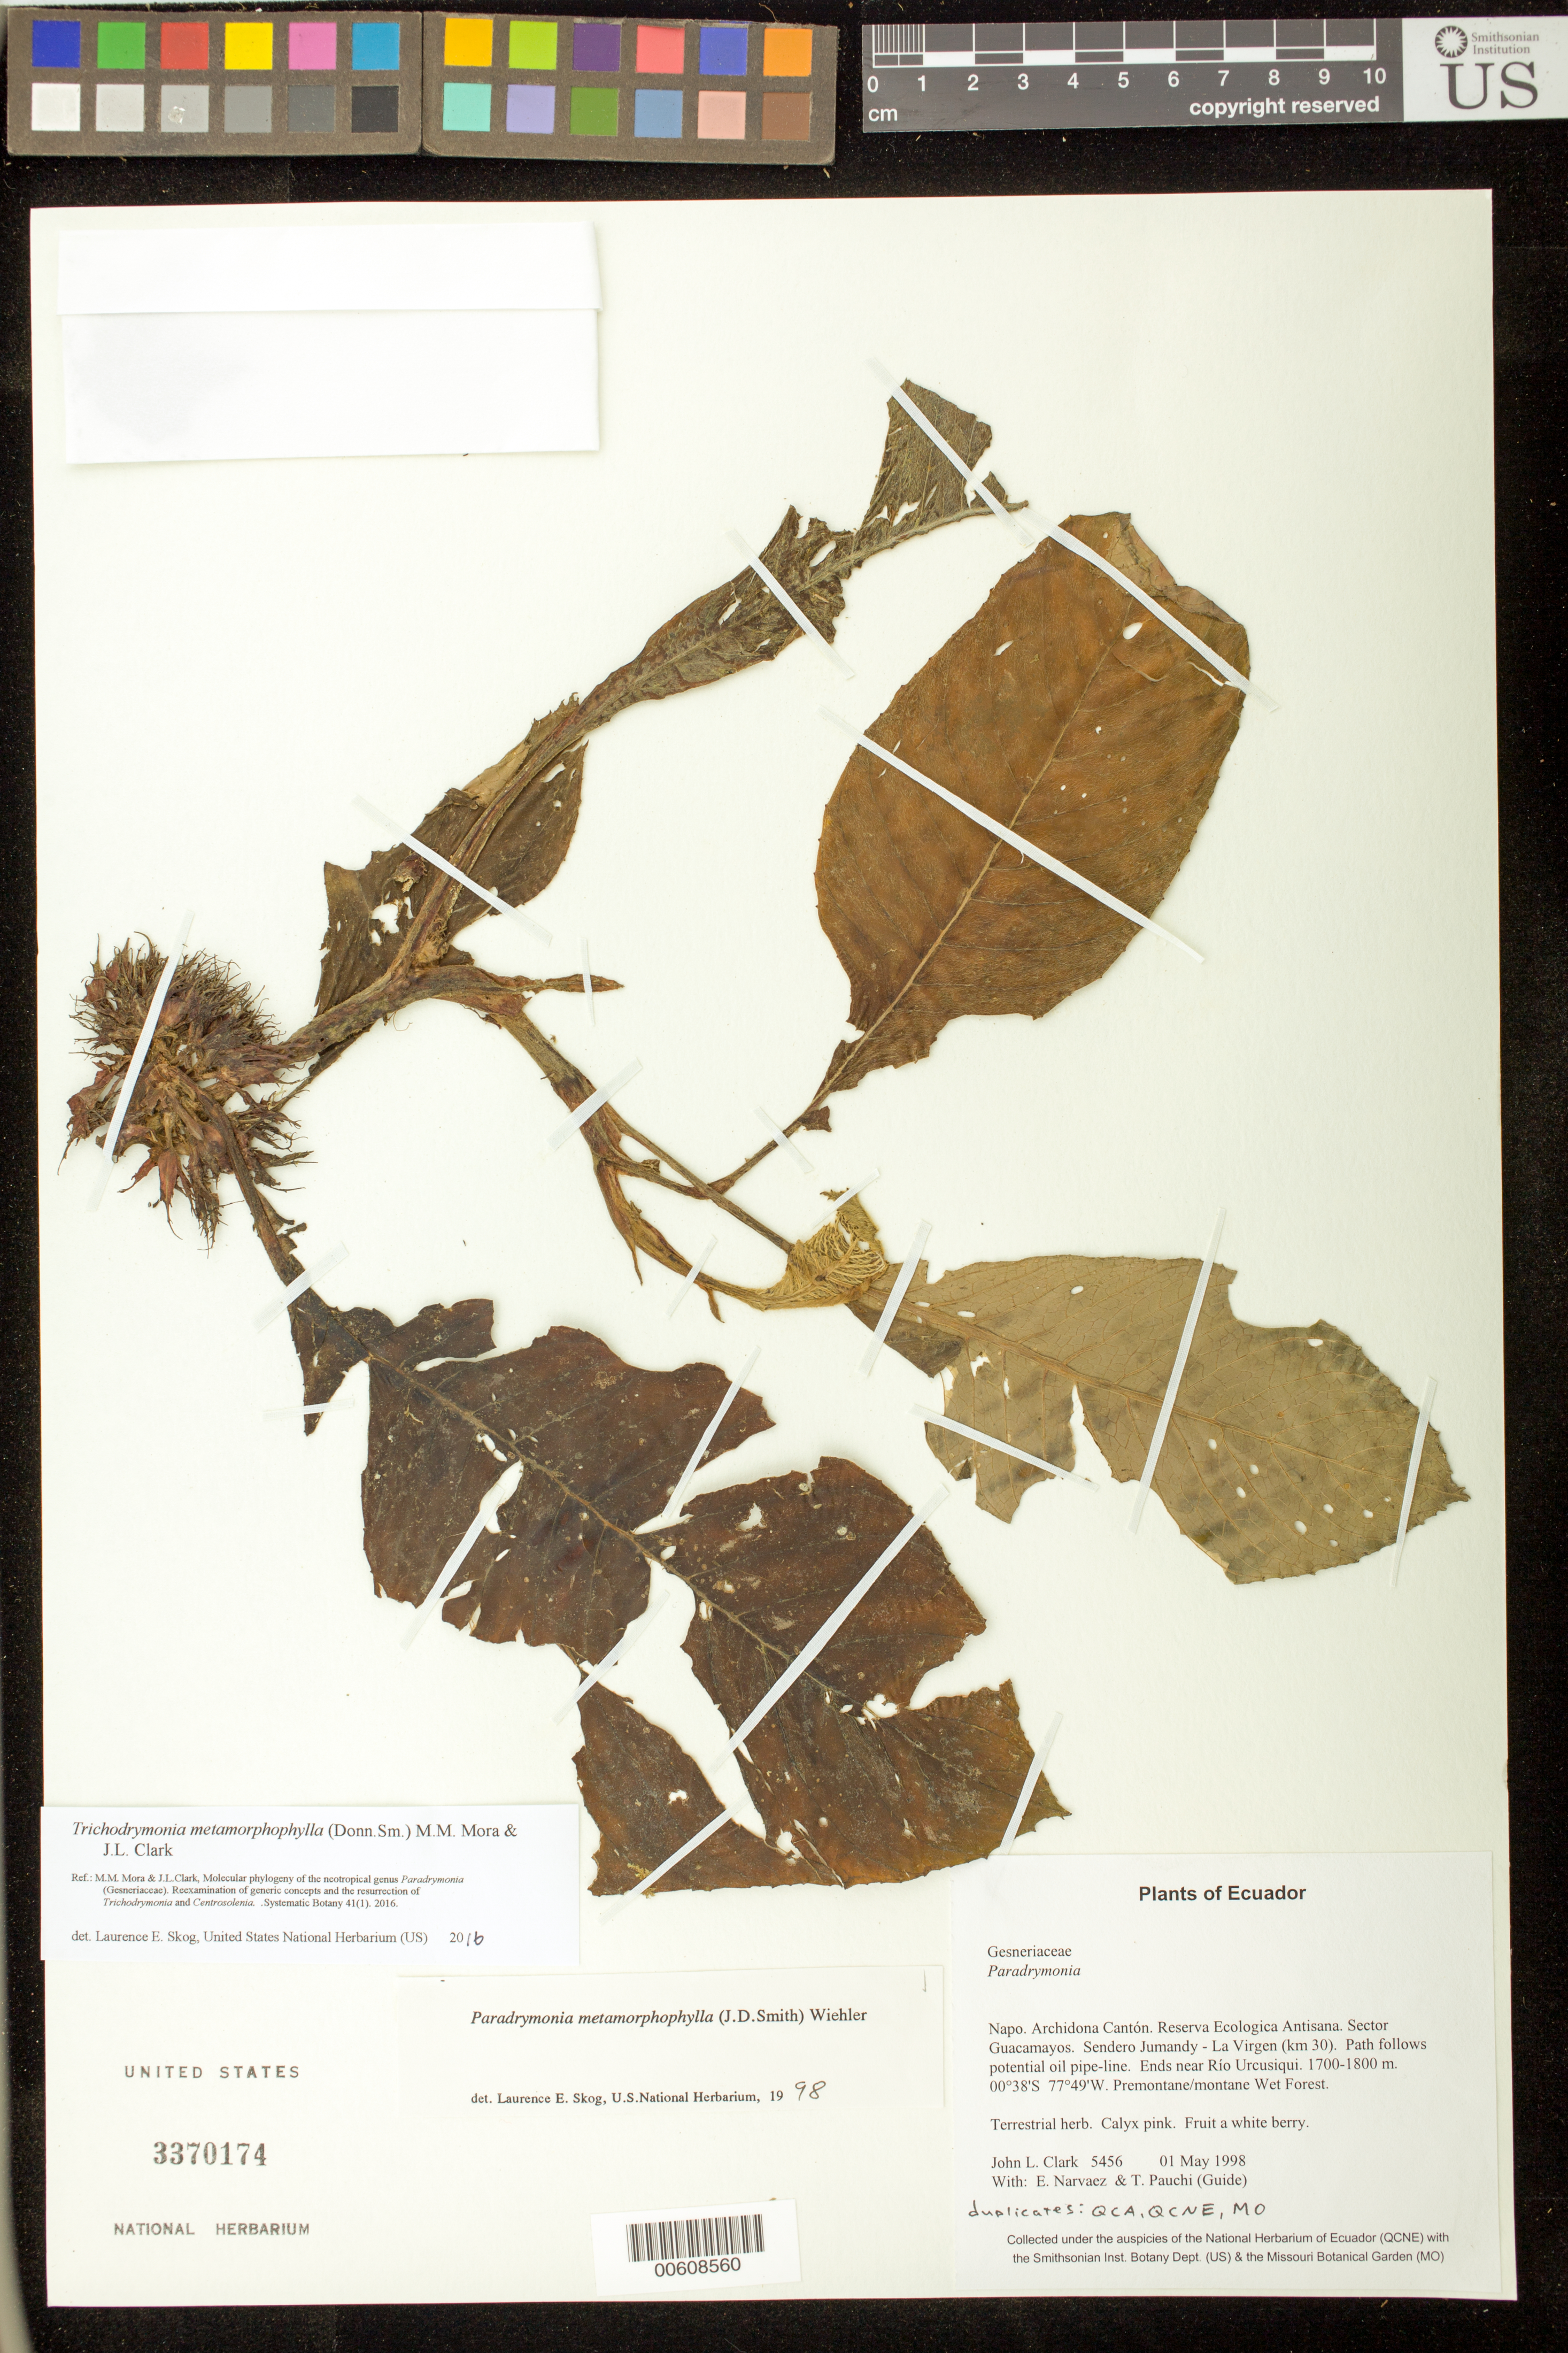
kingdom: Plantae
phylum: Tracheophyta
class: Magnoliopsida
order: Lamiales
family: Gesneriaceae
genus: Trichodrymonia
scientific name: Trichodrymonia metamorphophylla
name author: (Donn. Sm.) M.M. Mora & J.L. Clark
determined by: Skog, Laurence E.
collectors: J. L. Clark, E. Narváez & T. Pauchi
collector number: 5456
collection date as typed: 01 May 1998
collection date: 1998-05-01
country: Ecuador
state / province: Napo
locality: Archidona Cantón. Reserva Ecologica Antisana. Sector Guacamayos. Sendero Jumandy - La Virgen (km 30). Path follows potential oil pipe-line. Ends near Río Urcusiqui.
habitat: Premontane/montane Wet Forest.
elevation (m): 1700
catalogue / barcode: US 3370174